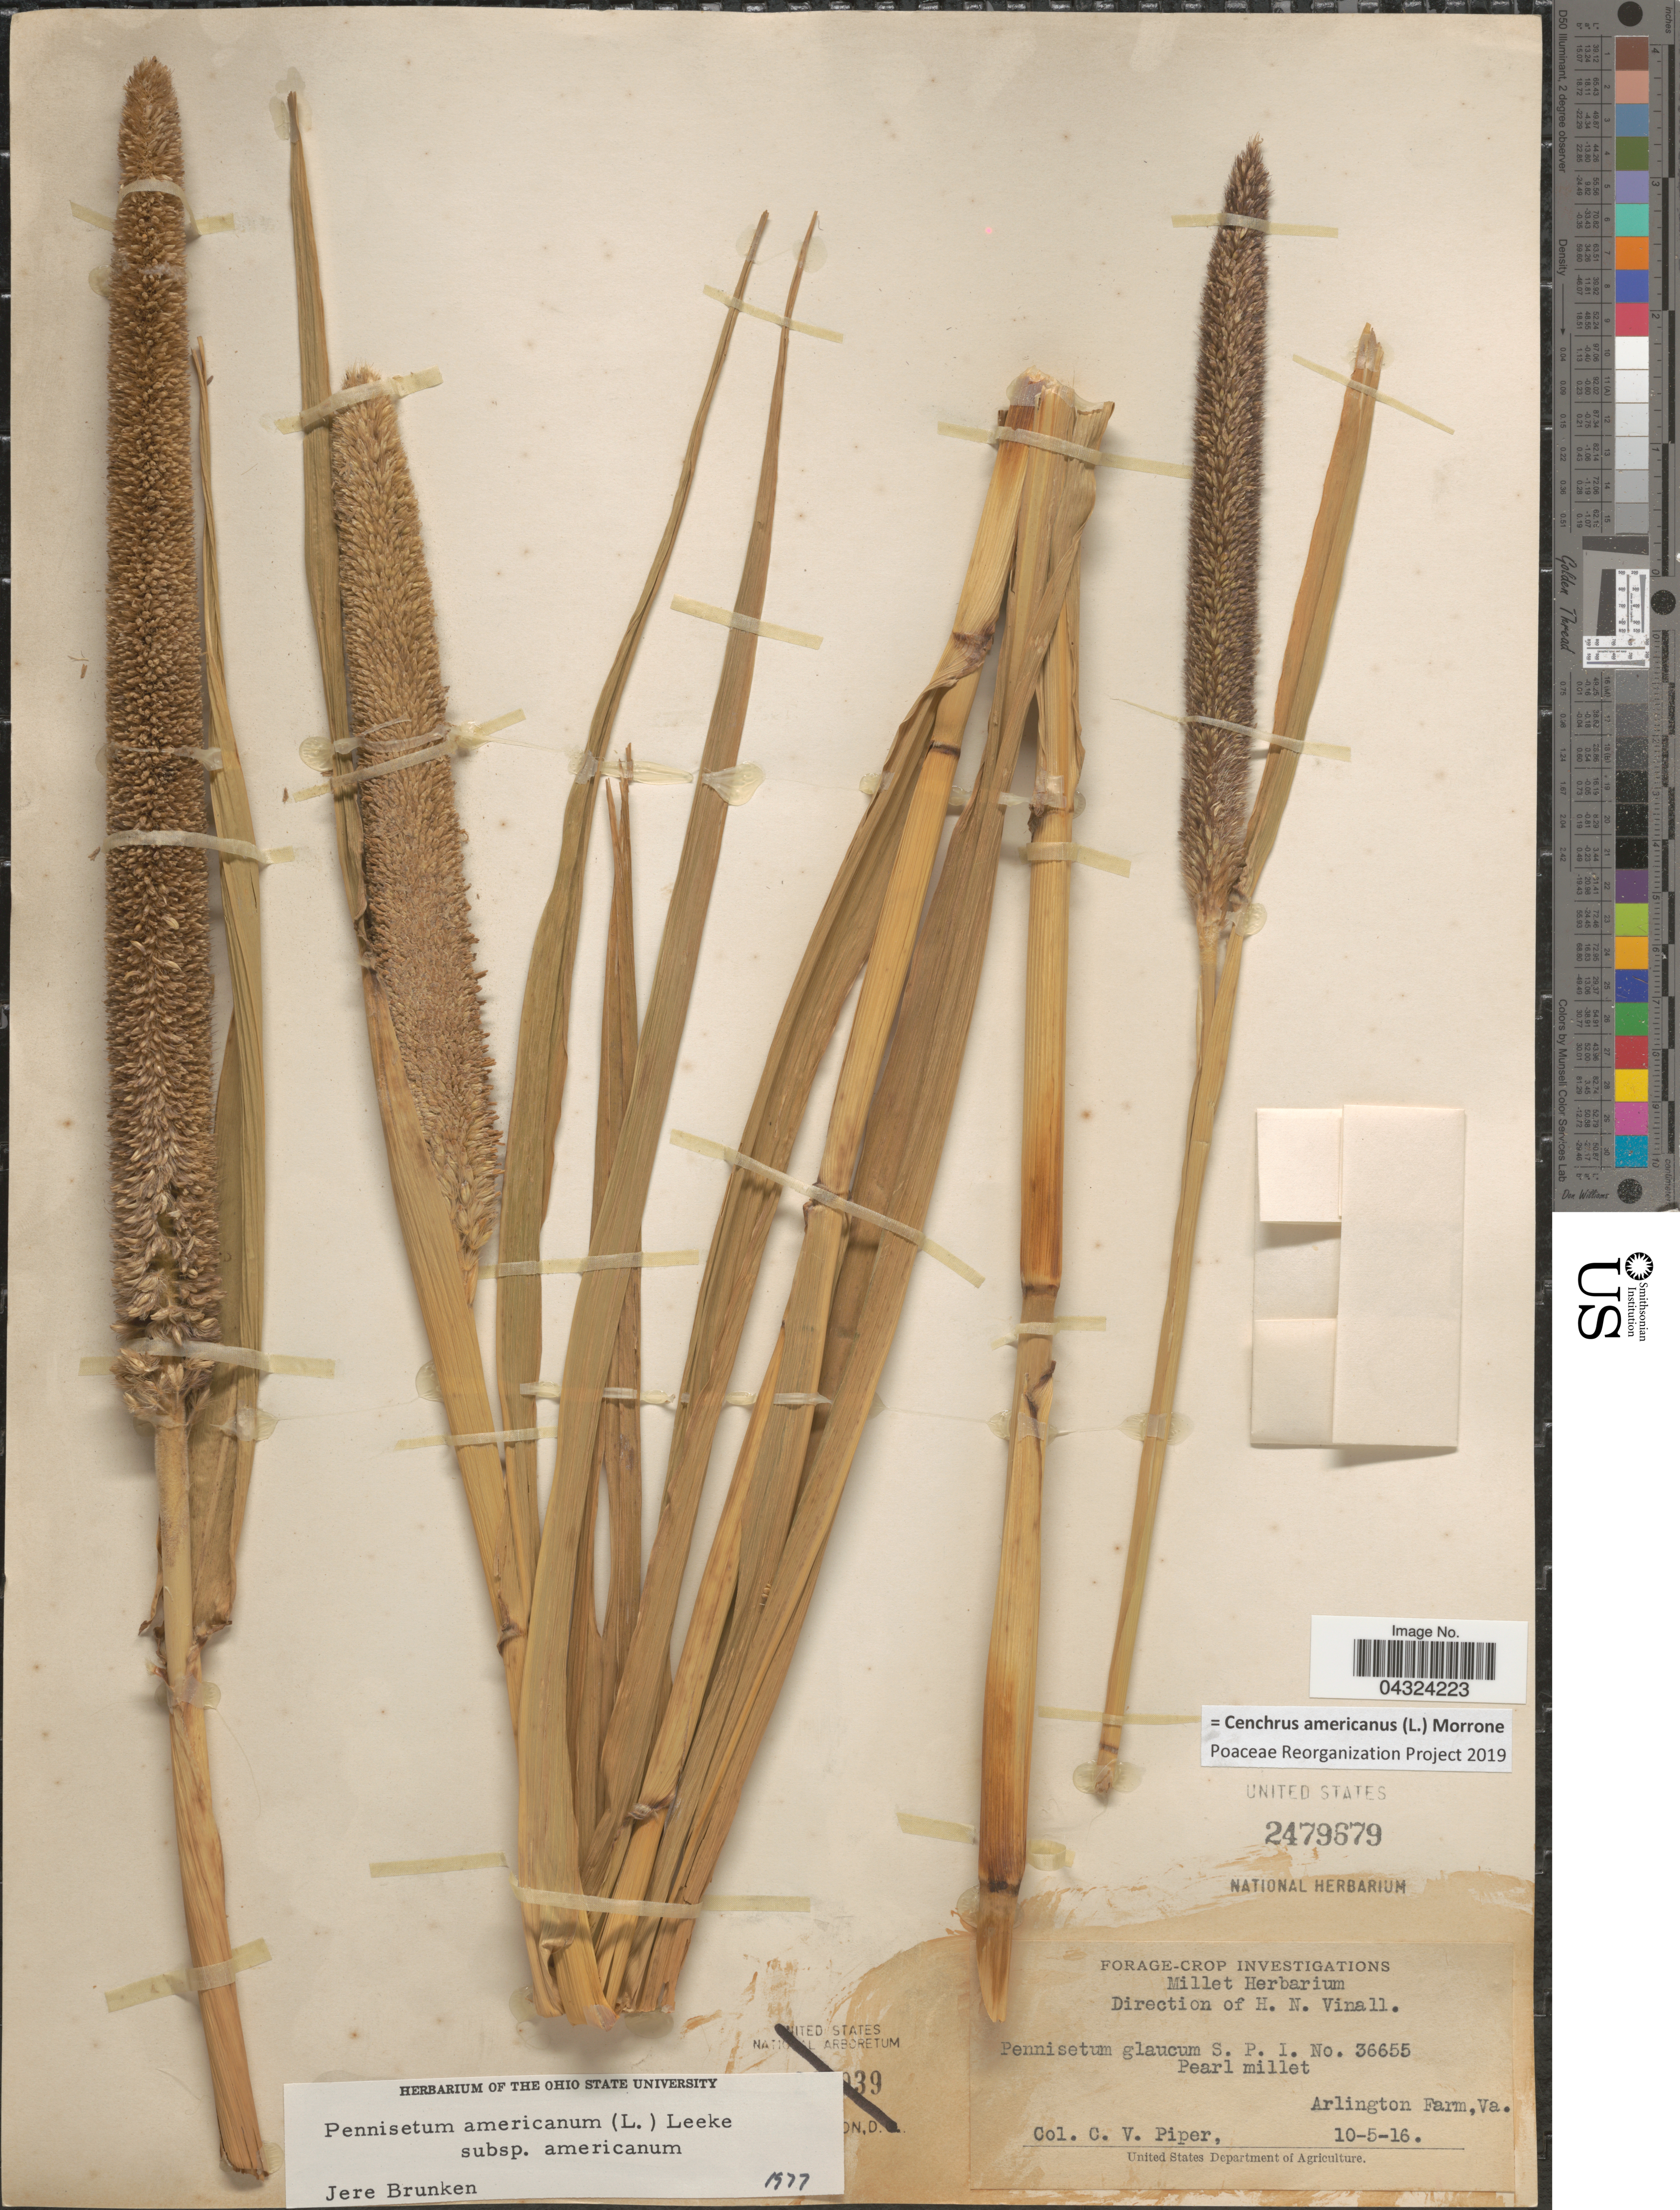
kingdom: Plantae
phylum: Tracheophyta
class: Liliopsida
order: Poales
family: Poaceae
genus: Cenchrus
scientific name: Cenchrus americanus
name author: (L.) Morrone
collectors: C. V. Piper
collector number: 36655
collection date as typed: Transcribed d/m/y: 5/10/16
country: United States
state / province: Virginia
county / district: Arlington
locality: Pearl millet. Arlington Farm.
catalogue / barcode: US 2479679